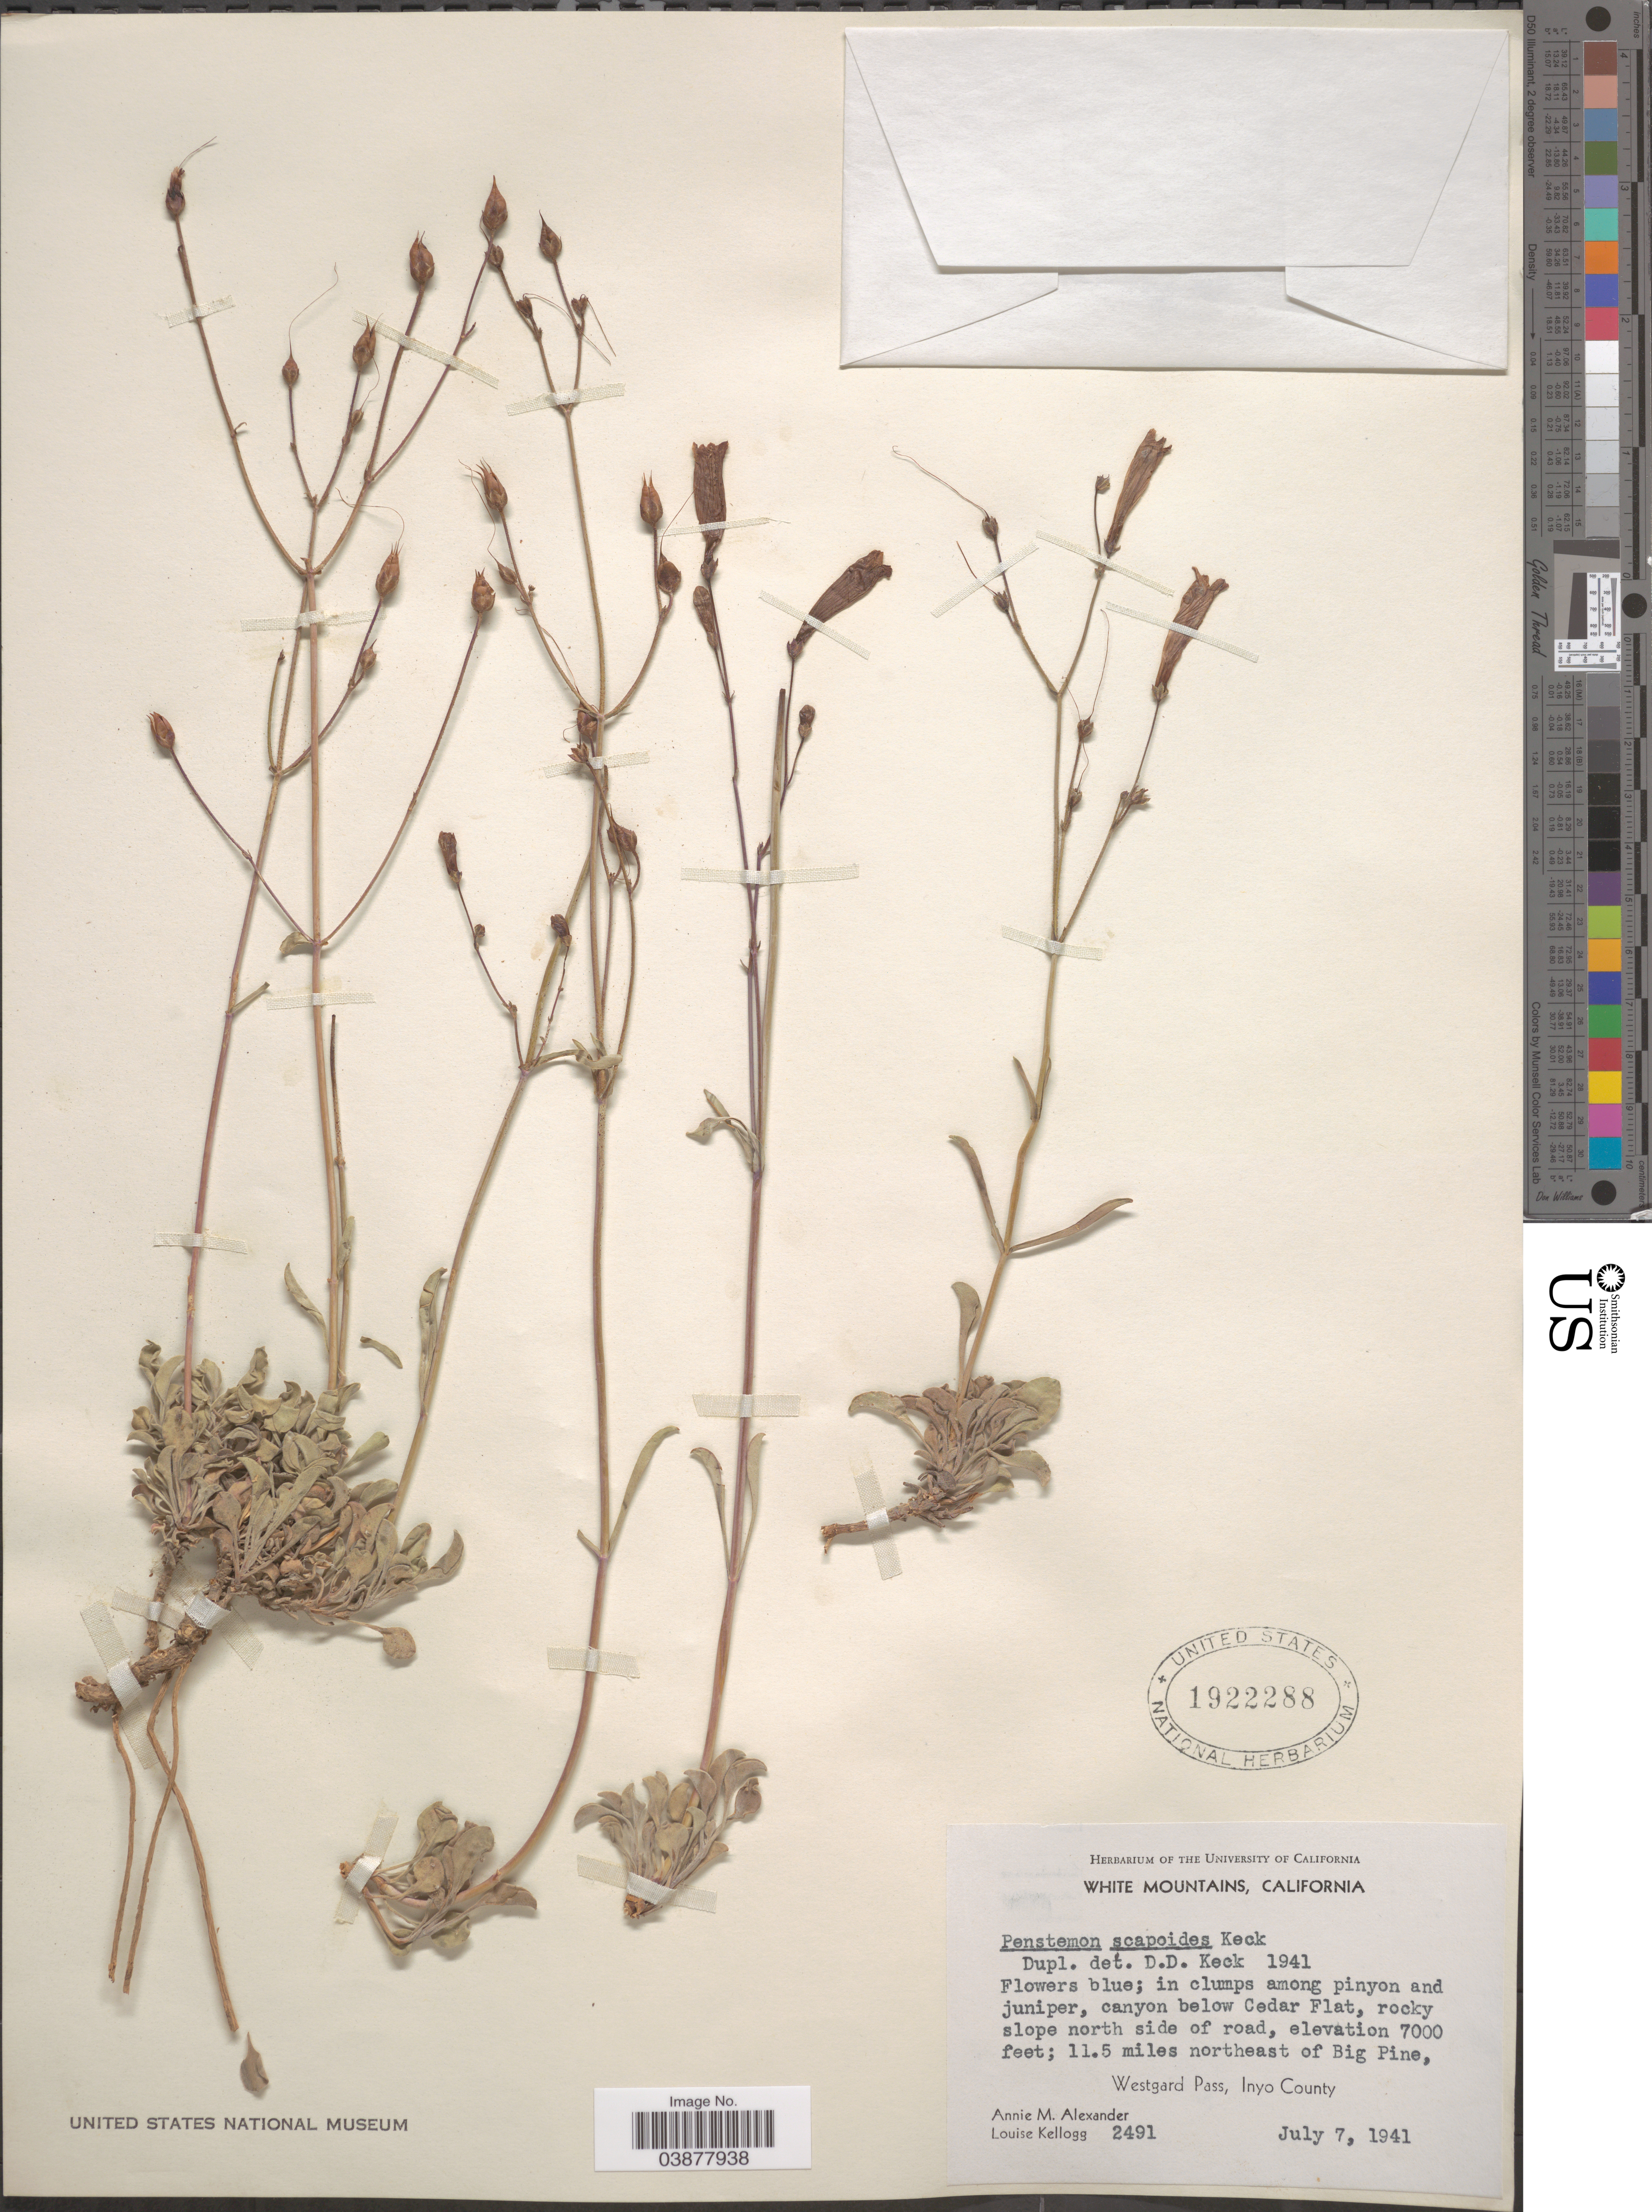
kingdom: Plantae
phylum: Tracheophyta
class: Magnoliopsida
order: Lamiales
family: Plantaginaceae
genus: Penstemon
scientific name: Penstemon scapoides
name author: D.D. Keck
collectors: A. M. Alexander & L. Kellogg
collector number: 2491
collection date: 1941-07-07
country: United States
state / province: California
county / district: Inyo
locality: White Mountains. Canyon below Cedar Flat, rocky slope north side of road, 11.5 miles northeast of Big Pine, Westgard Pass, Inyo County.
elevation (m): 2134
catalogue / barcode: US 1922288